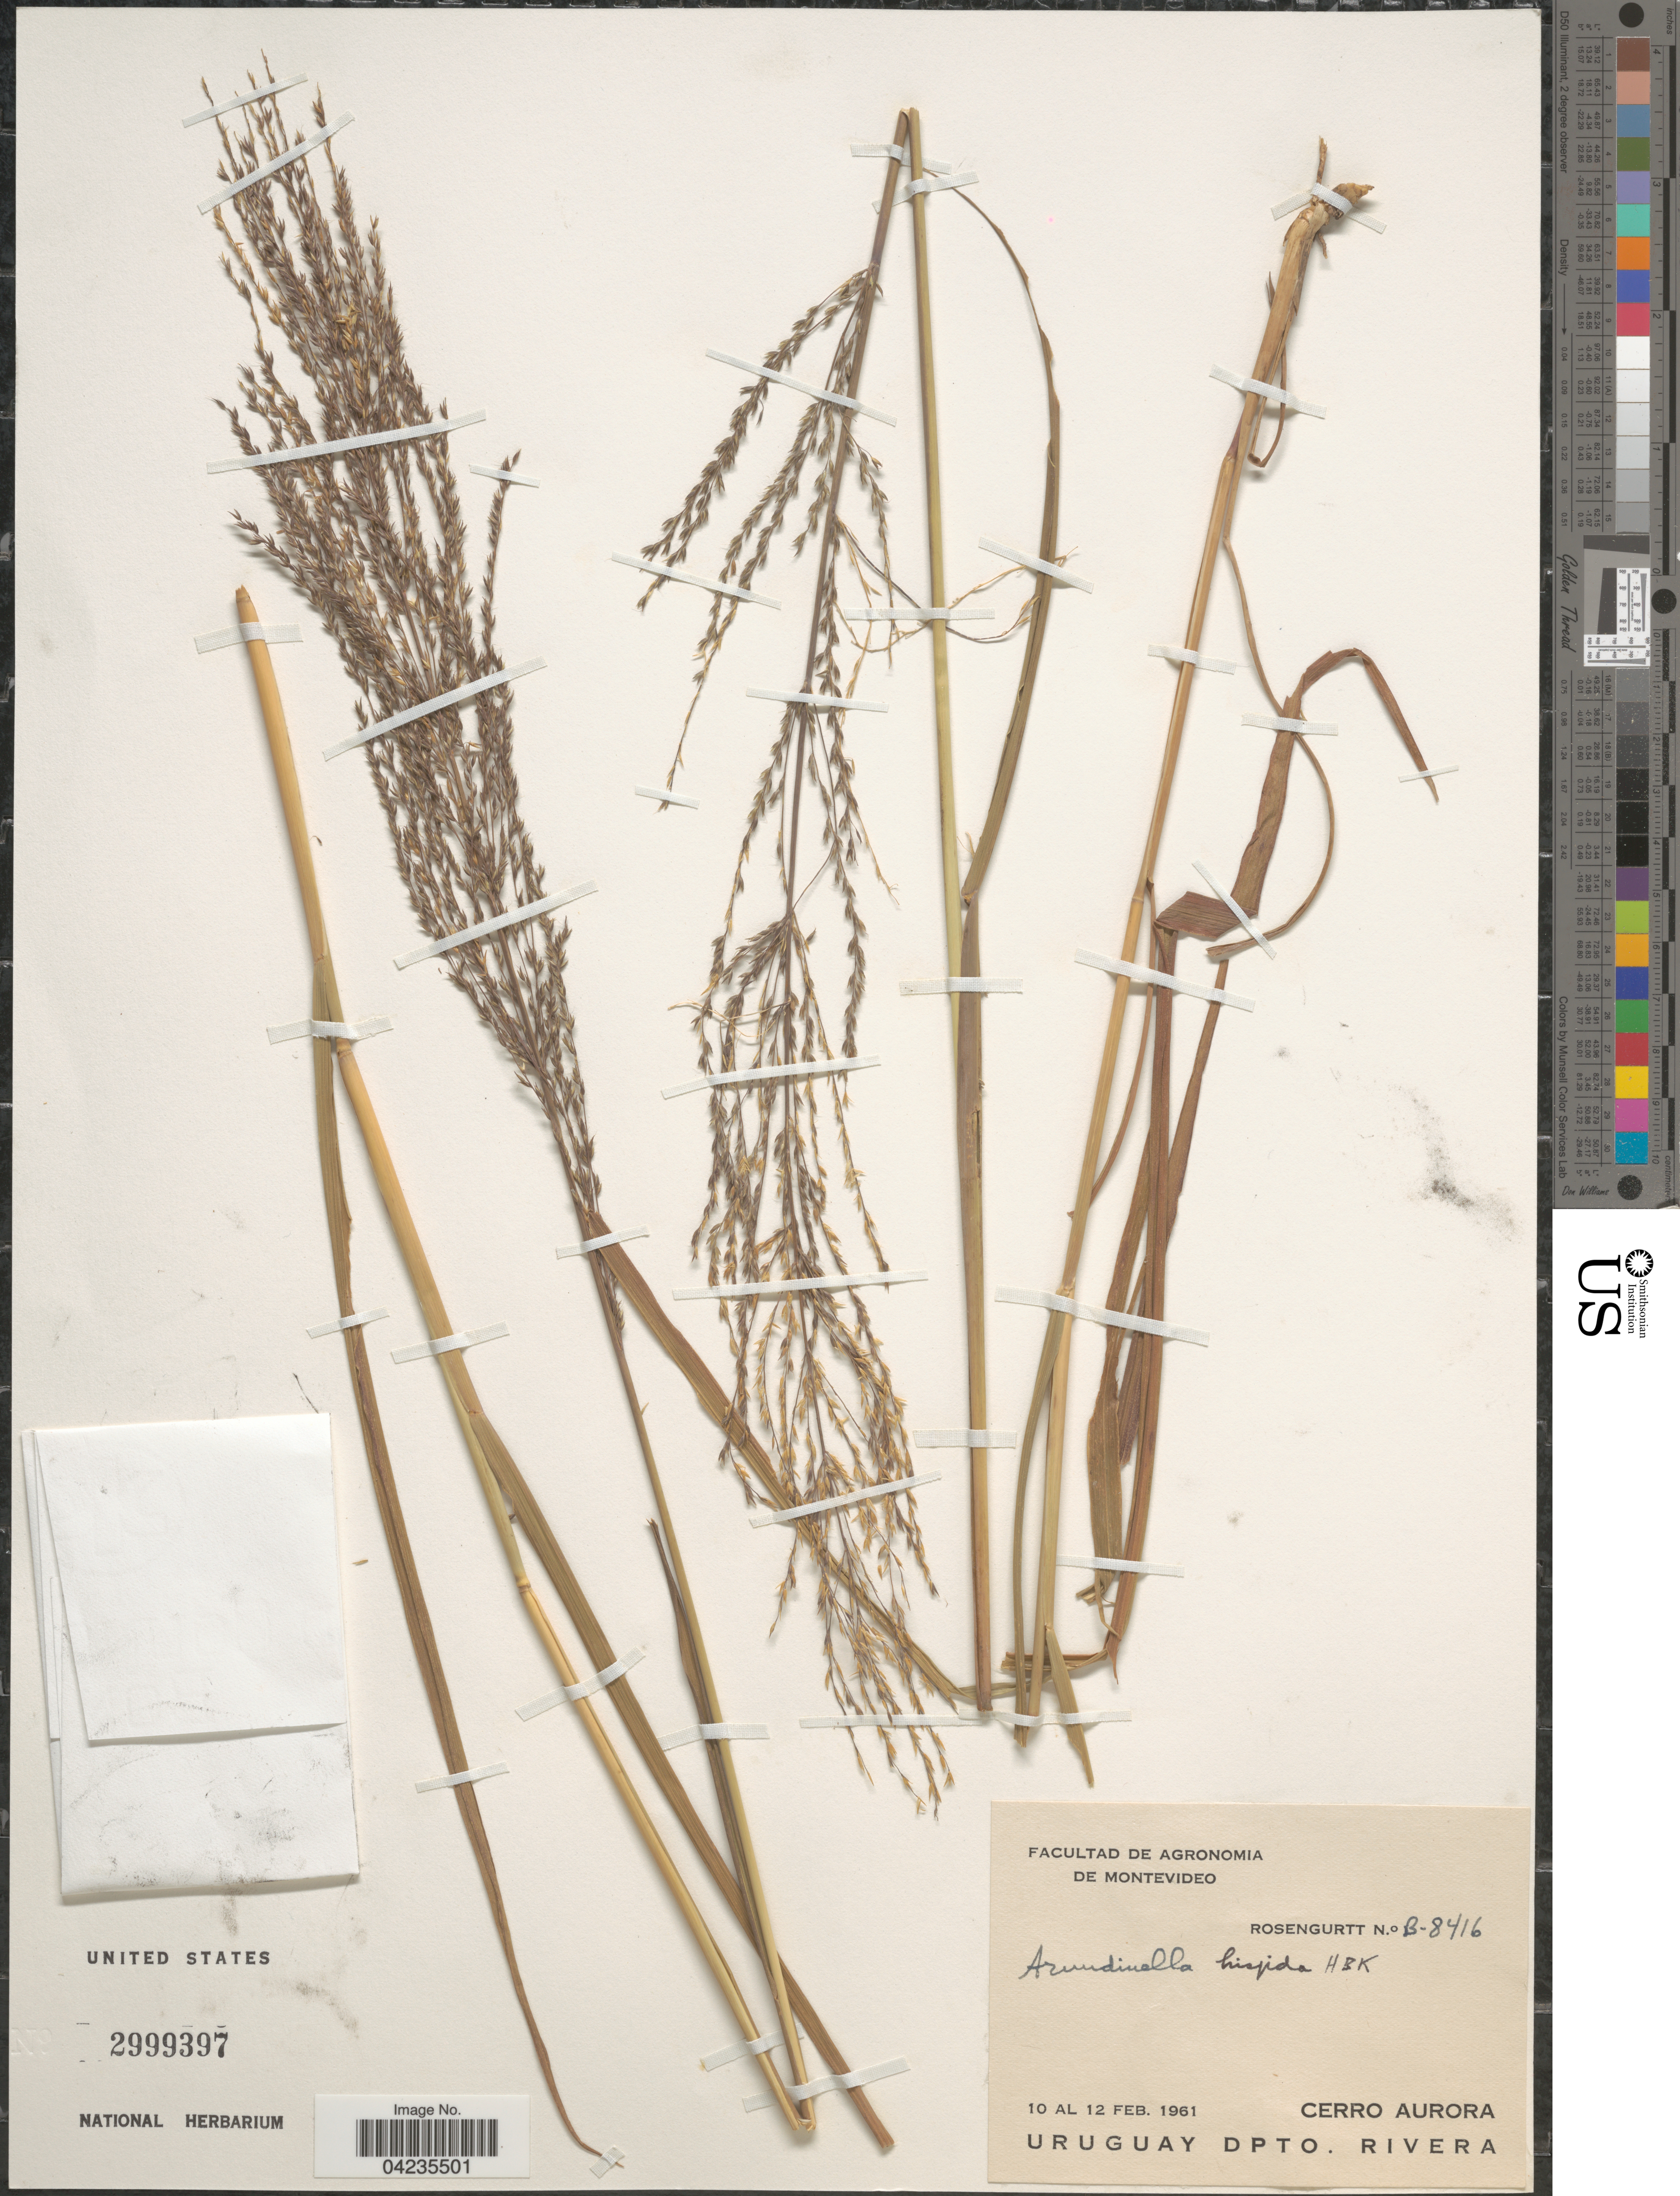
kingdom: Plantae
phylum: Tracheophyta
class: Liliopsida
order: Poales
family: Poaceae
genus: Arundinella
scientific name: Arundinella hispida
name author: (Humb. & Bonpl. ex Willd.) Kuntze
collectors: Rosengurtt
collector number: B-8416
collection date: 1961-02-10/1961-02-12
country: Uruguay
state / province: Rivera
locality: Cerro Aurora. Dpto. Rivera.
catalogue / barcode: US 2999397